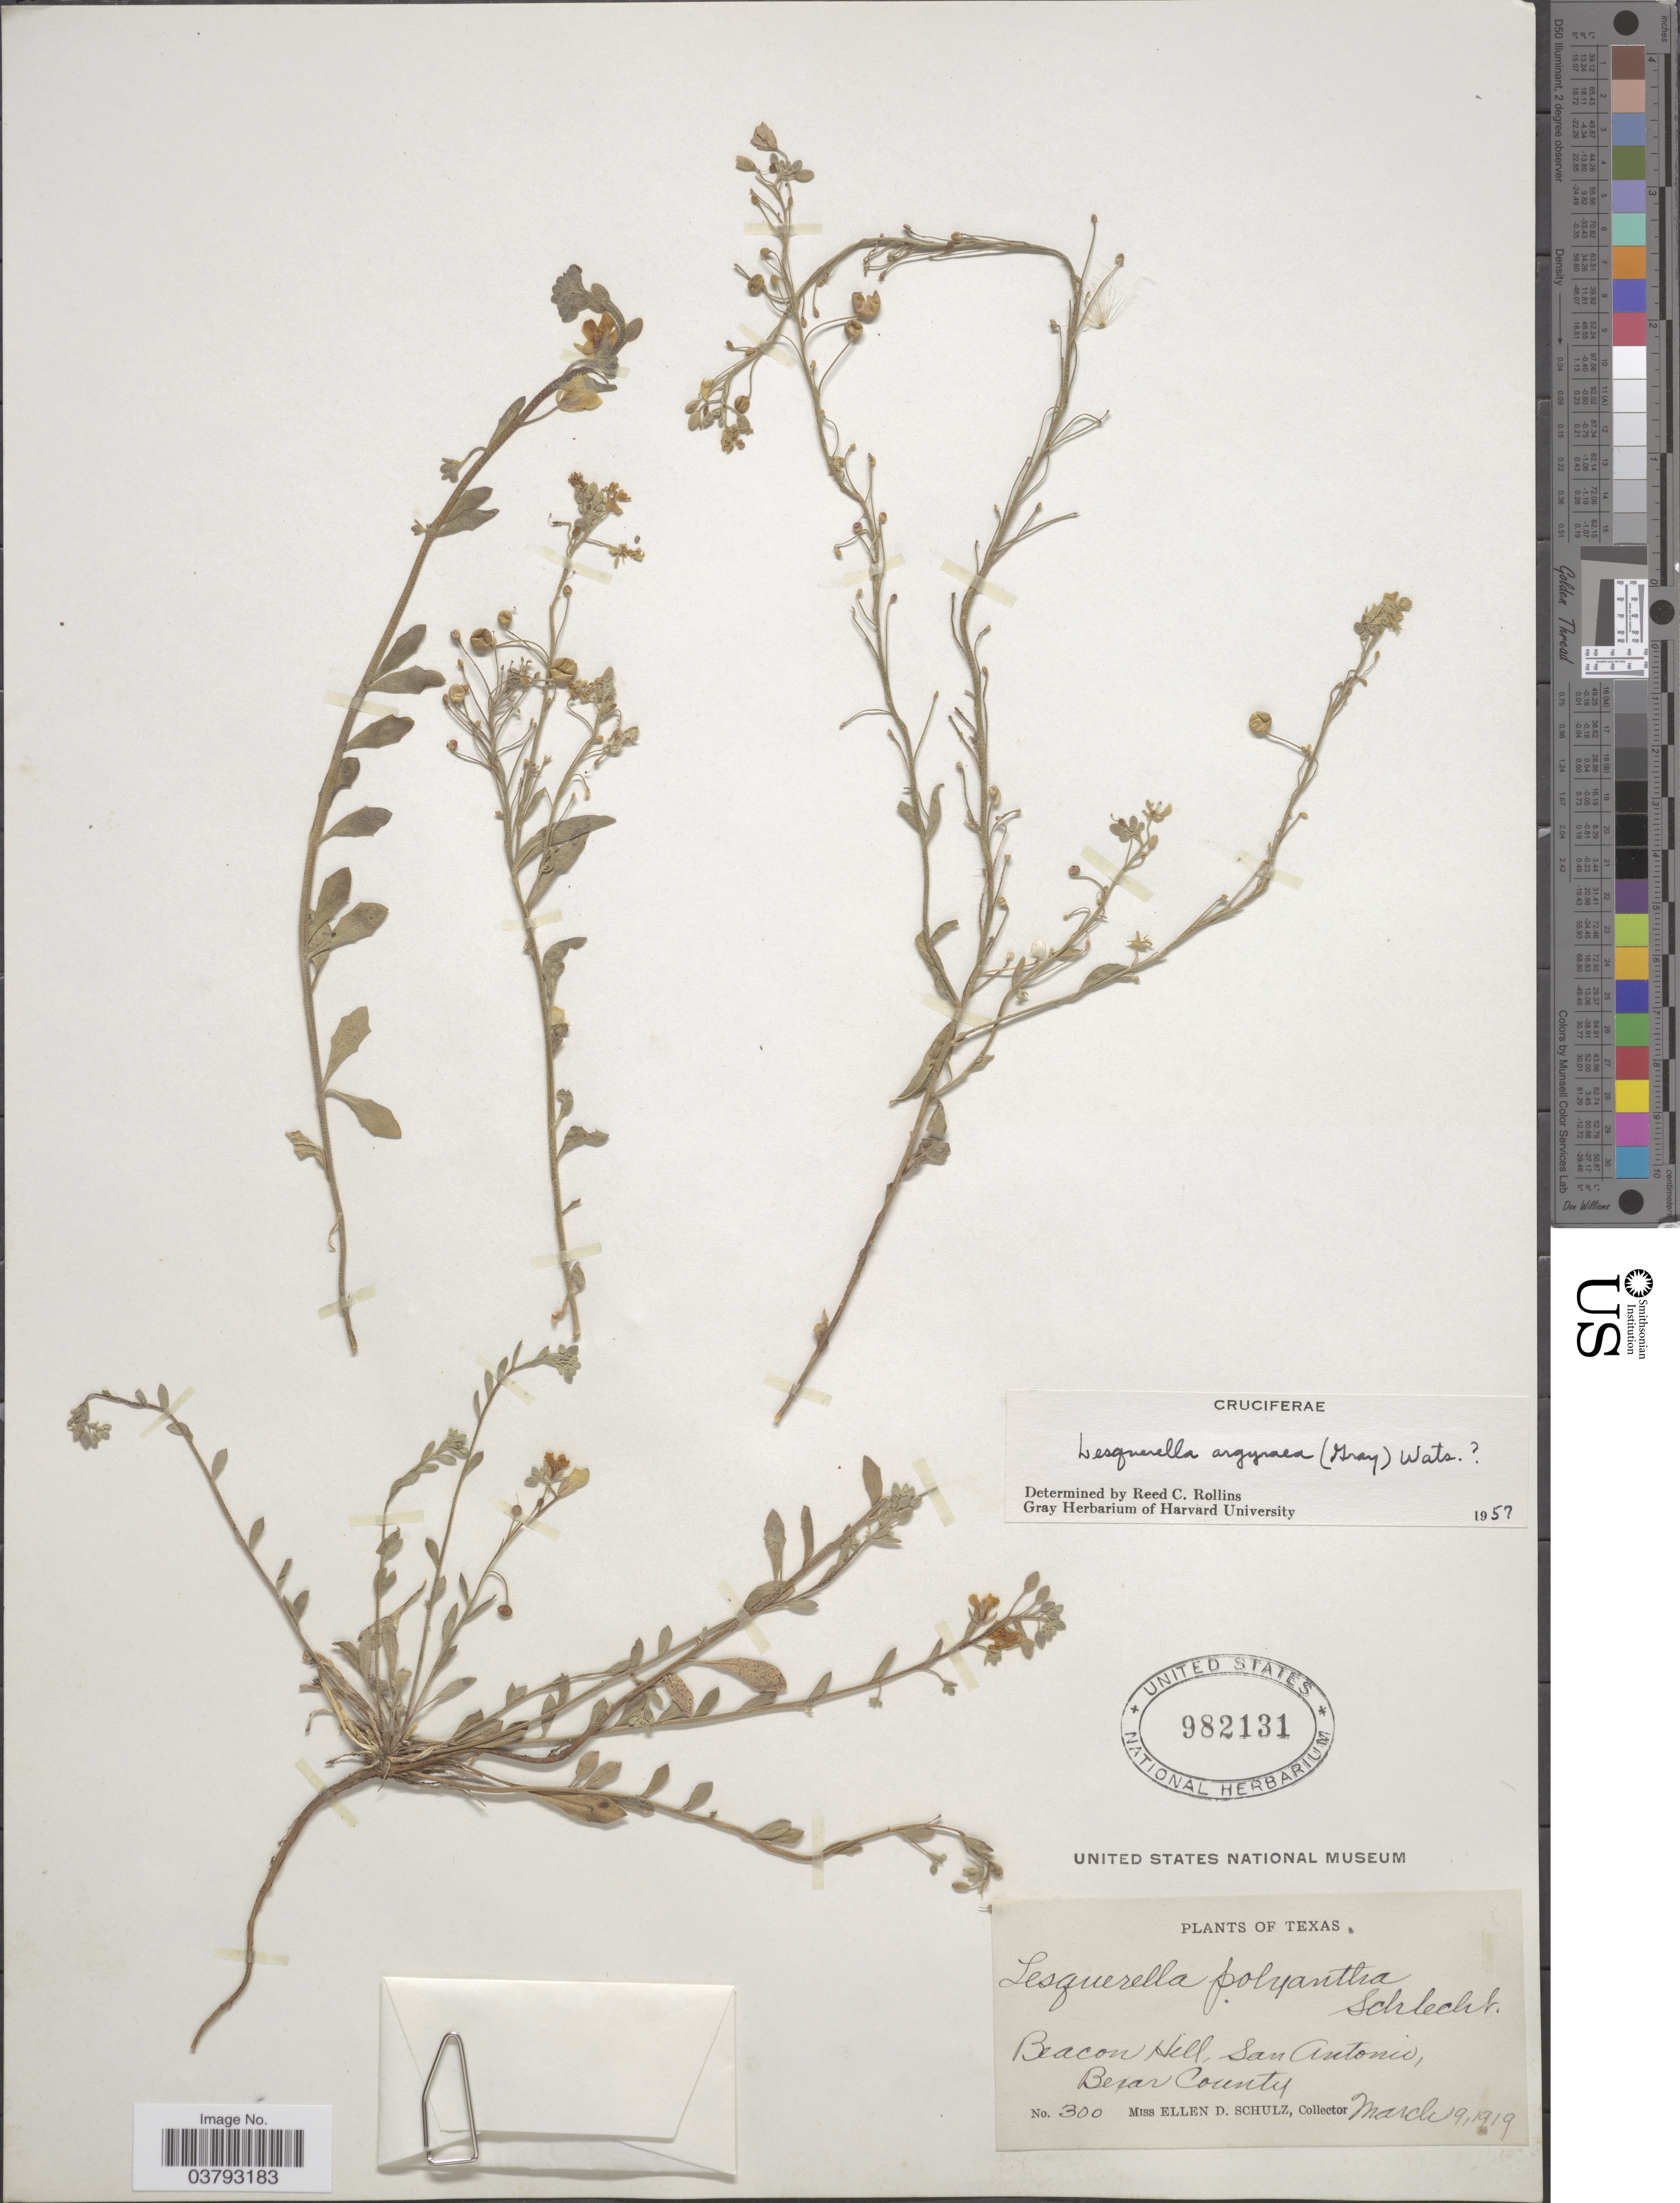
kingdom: Plantae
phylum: Tracheophyta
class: Magnoliopsida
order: Brassicales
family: Brassicaceae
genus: Lesquerella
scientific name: Lesquerella argyraea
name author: (A. Gray) S. Watson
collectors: E. D. Schulz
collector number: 300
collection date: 1919-03-19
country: United States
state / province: Texas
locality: Beacon Hill, San Antonio, Bexar County.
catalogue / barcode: US 982131